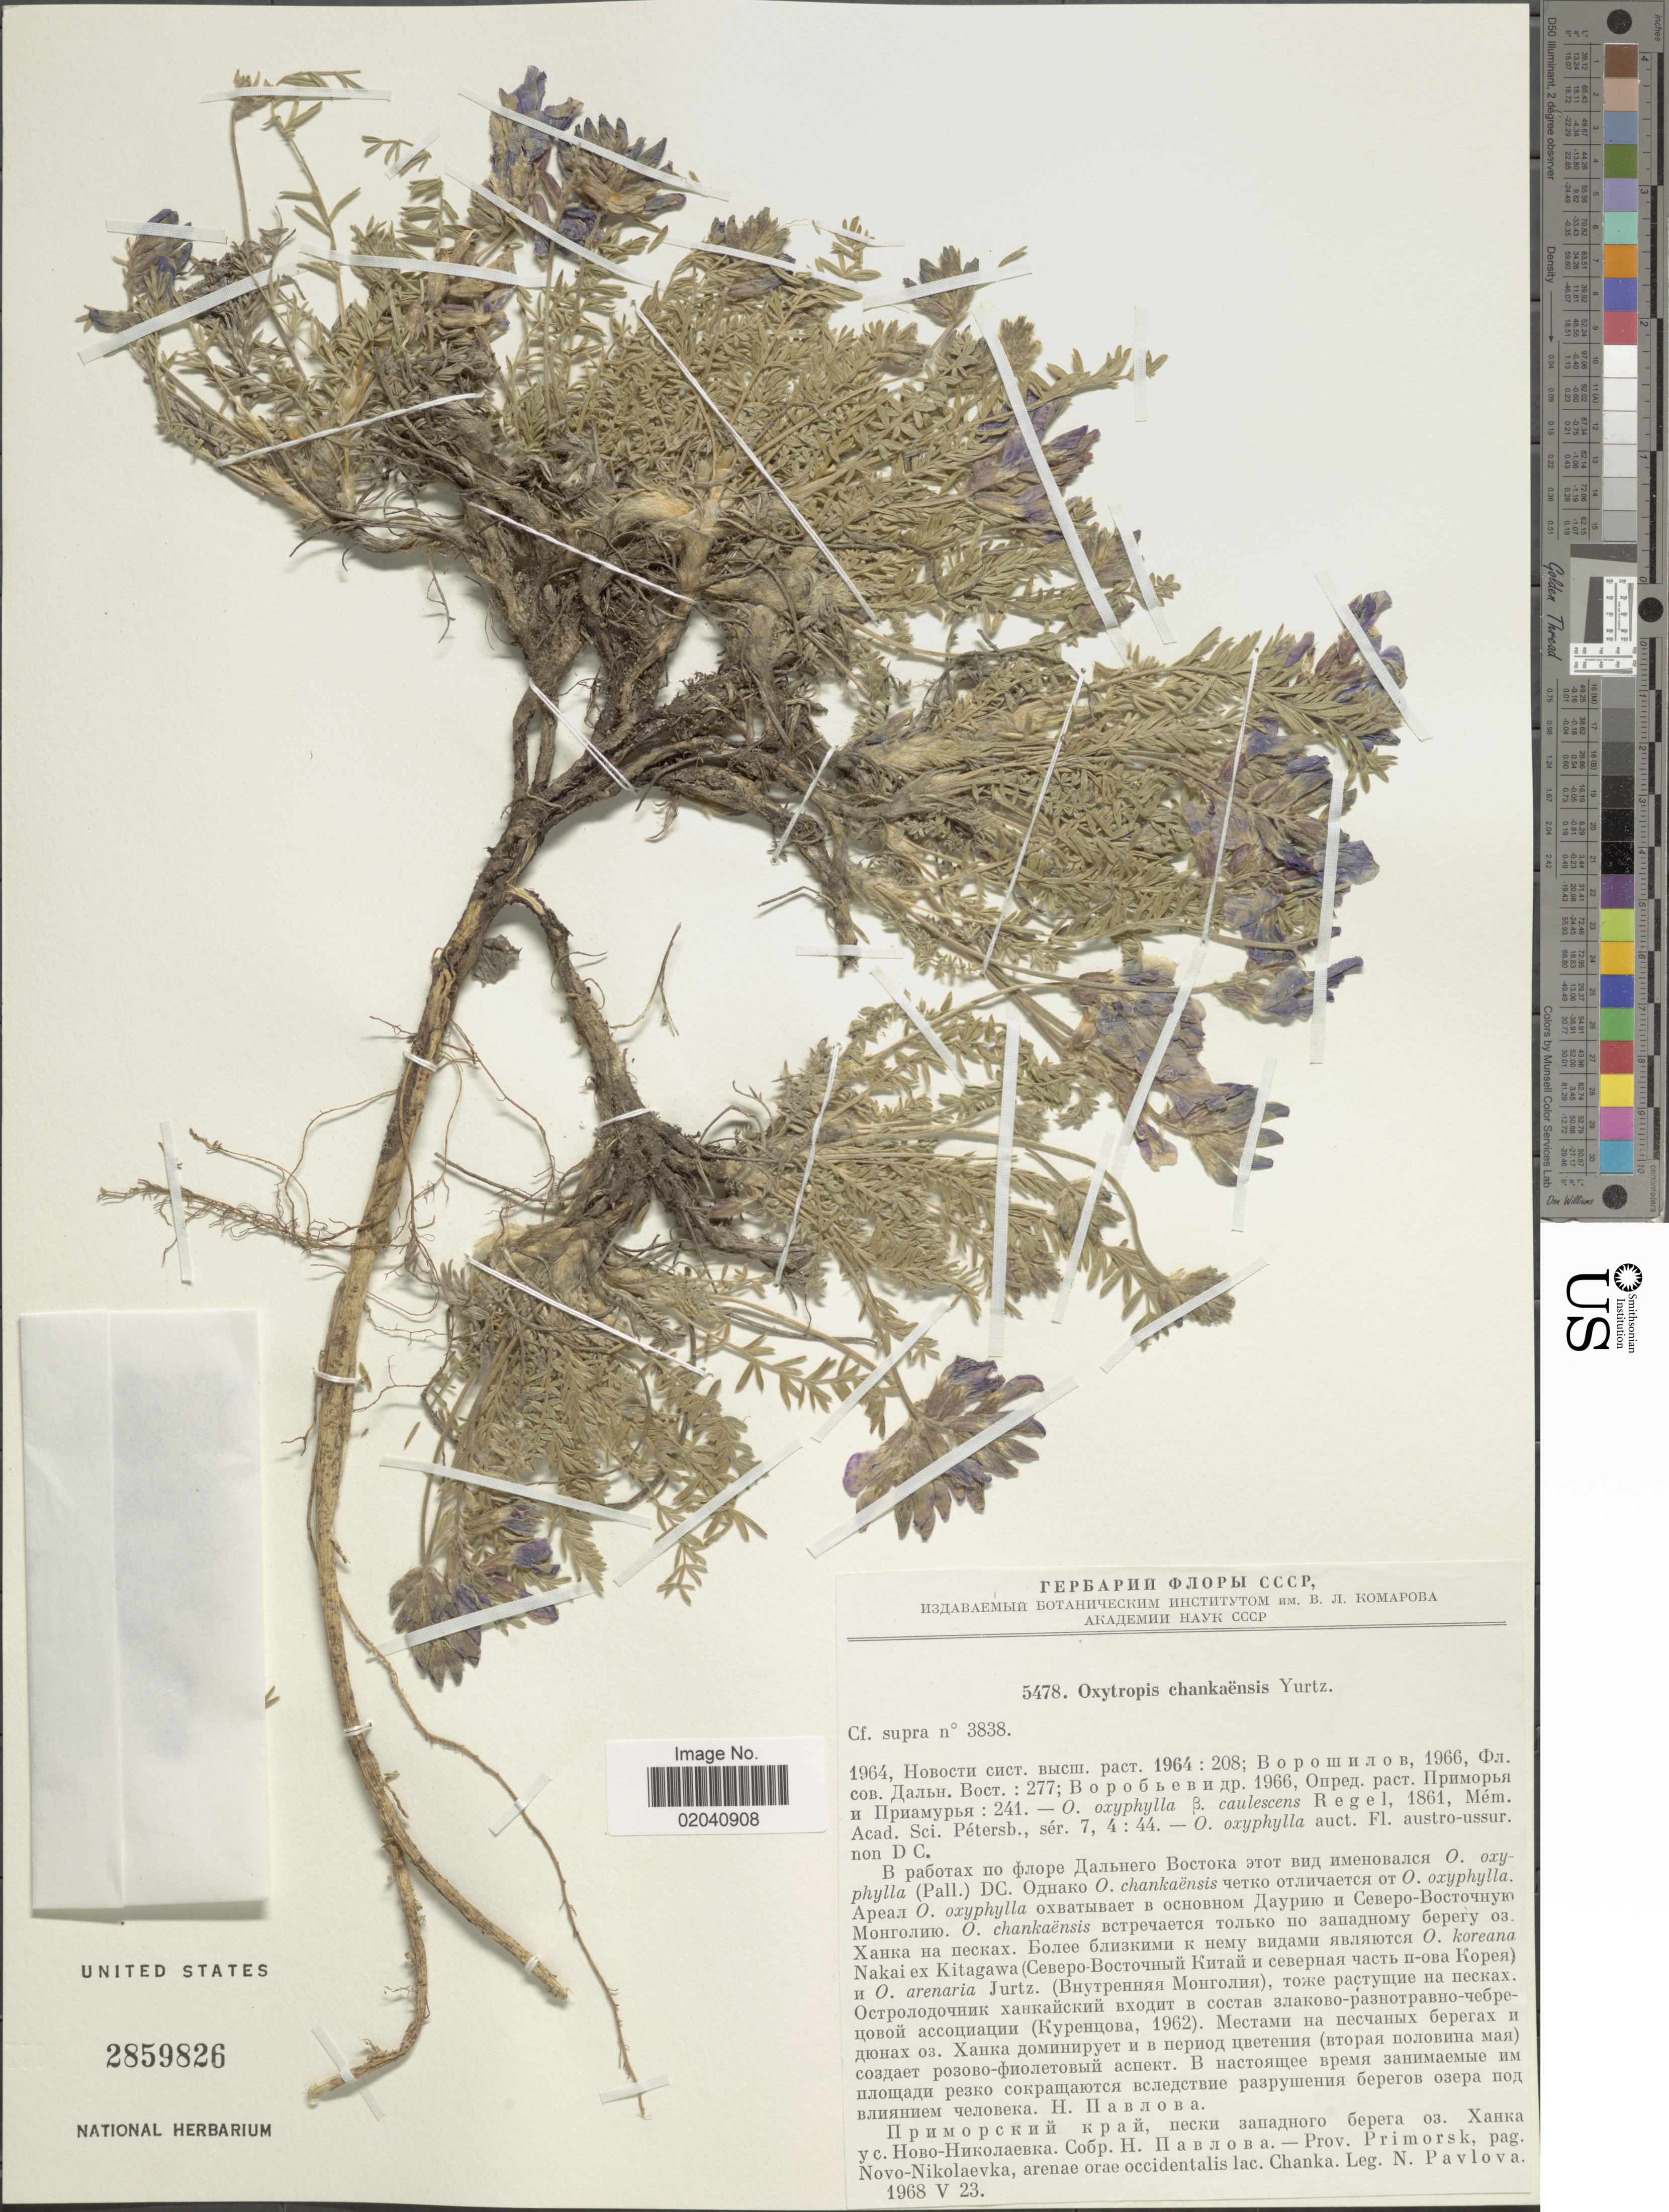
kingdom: Plantae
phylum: Tracheophyta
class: Magnoliopsida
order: Fabales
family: Fabaceae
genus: Oxytropis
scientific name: Oxytropis chankaensis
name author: Jurtzev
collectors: N. Pavlova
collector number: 5478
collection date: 1968-05-23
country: Russian Federation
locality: Primorsk, pag. Novo-Nikolaevka, arenae occidentalis lac. Chanka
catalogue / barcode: US 2859826